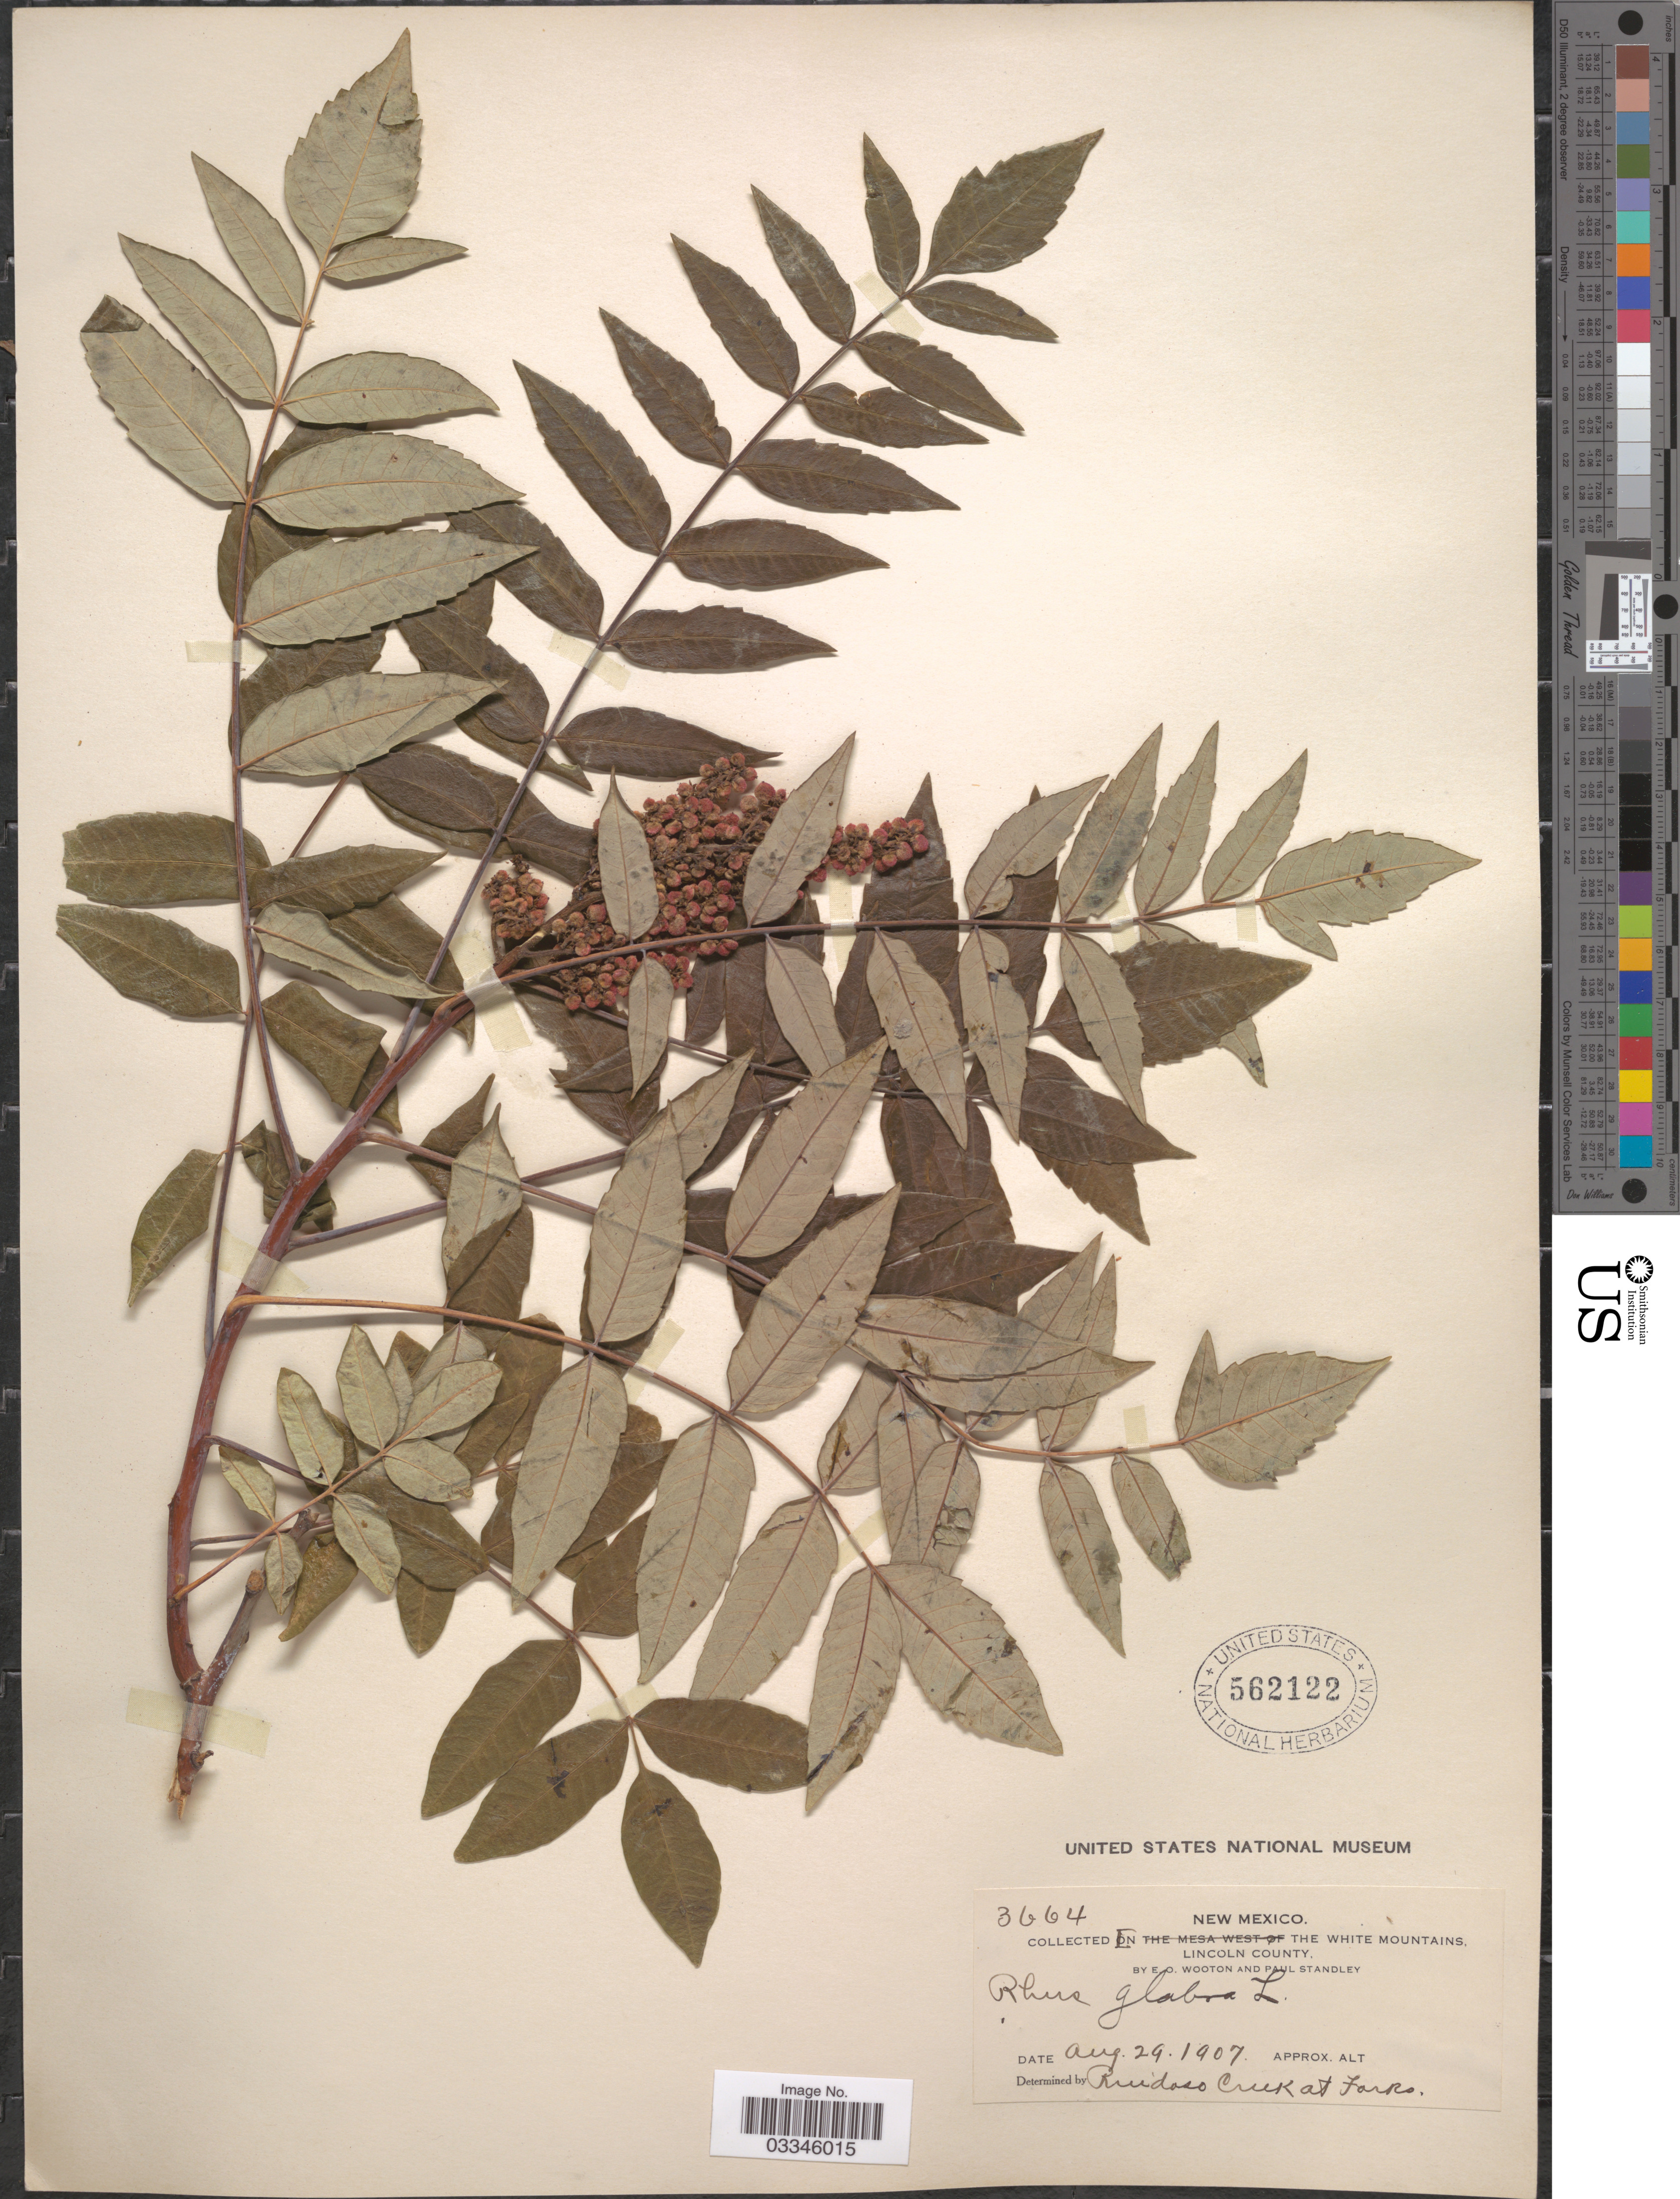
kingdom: Plantae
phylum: Tracheophyta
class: Magnoliopsida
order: Sapindales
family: Anacardiaceae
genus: Rhus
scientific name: Rhus glabra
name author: L.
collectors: E. O. Wooton & P. C. Standley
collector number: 3664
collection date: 1907-08-29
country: United States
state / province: New Mexico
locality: The White Mountains, Lincoln County. Ruidoso Creek at Forks.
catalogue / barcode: US 562122